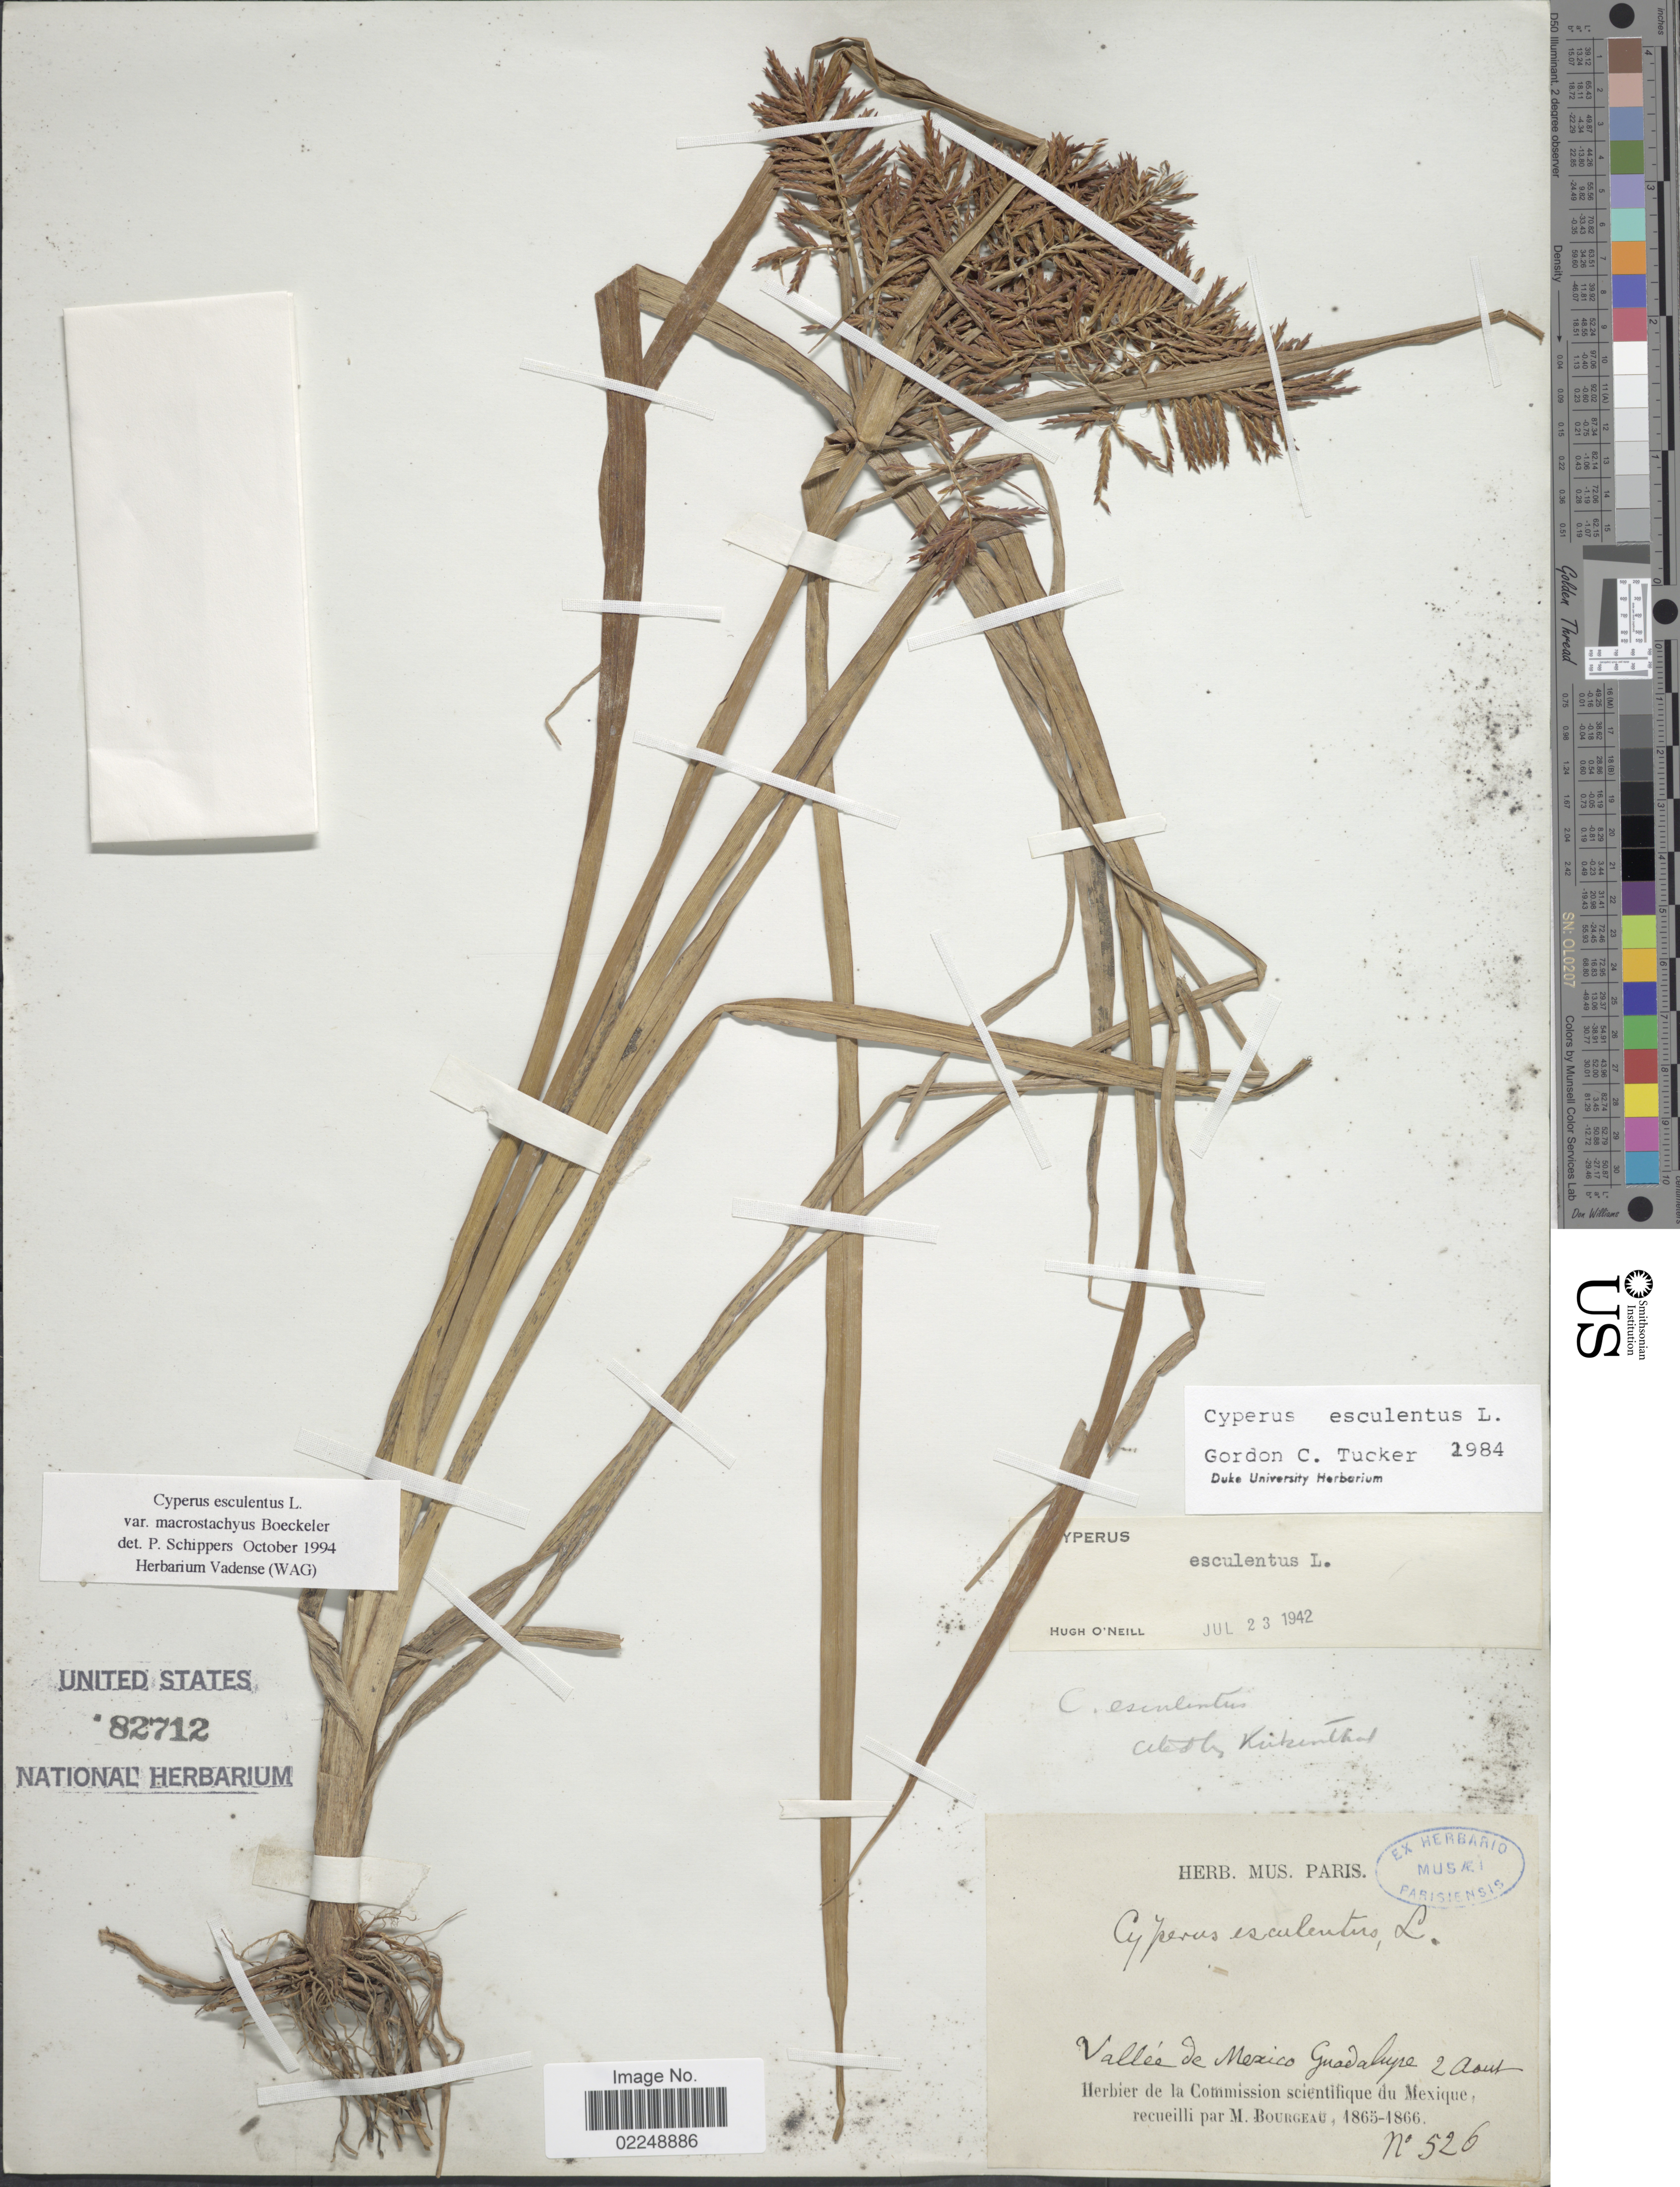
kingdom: Plantae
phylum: Tracheophyta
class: Liliopsida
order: Poales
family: Cyperaceae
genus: Cyperus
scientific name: Cyperus esculentus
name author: L.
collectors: M. Bourgeau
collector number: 526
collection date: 1865-08-02/1866-08-02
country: Mexico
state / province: Baja California Norte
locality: Vallee de Mexico Guadalupe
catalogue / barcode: US 82712